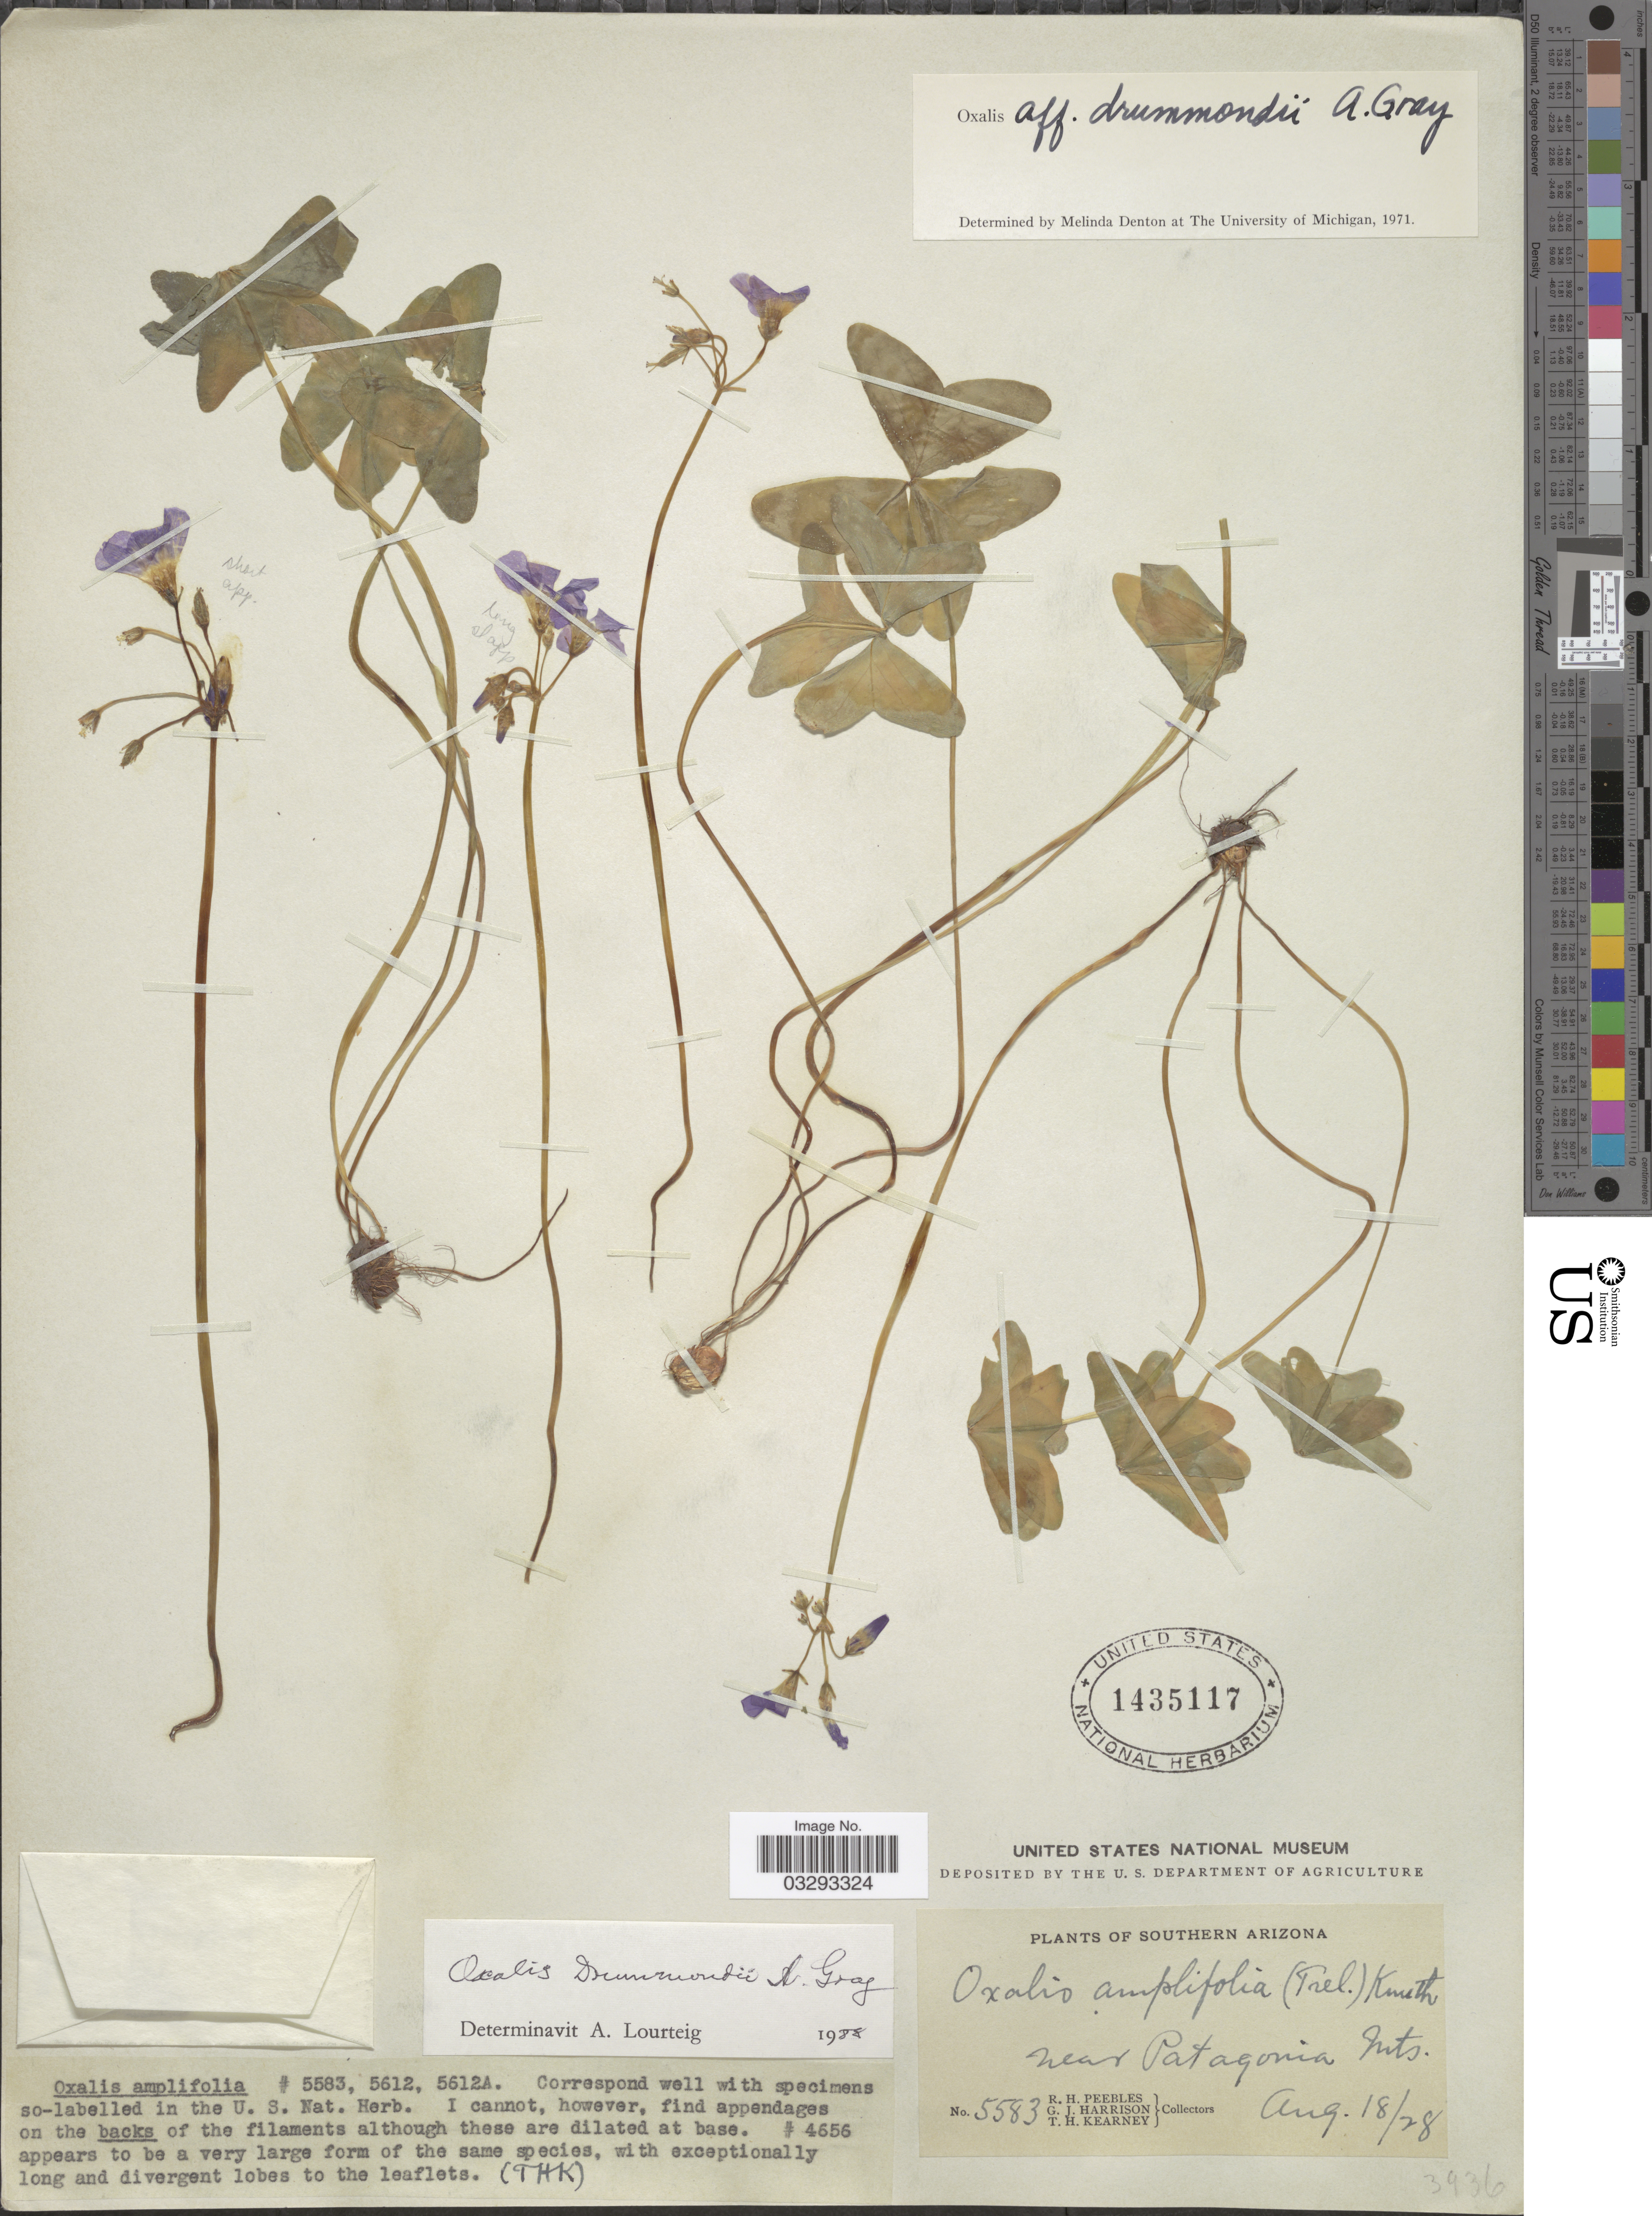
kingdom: Plantae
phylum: Tracheophyta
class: Magnoliopsida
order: Oxalidales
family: Oxalidaceae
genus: Oxalis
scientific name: Oxalis drummondii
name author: A. Gray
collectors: R. H. Peebles, G. J. Harrison & T. H. Kearney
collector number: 5583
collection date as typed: Transcribed d/m/y: 18/8/28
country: United States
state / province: Arizona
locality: Southern Arizona. Near Patagonia.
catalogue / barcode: US 1435117